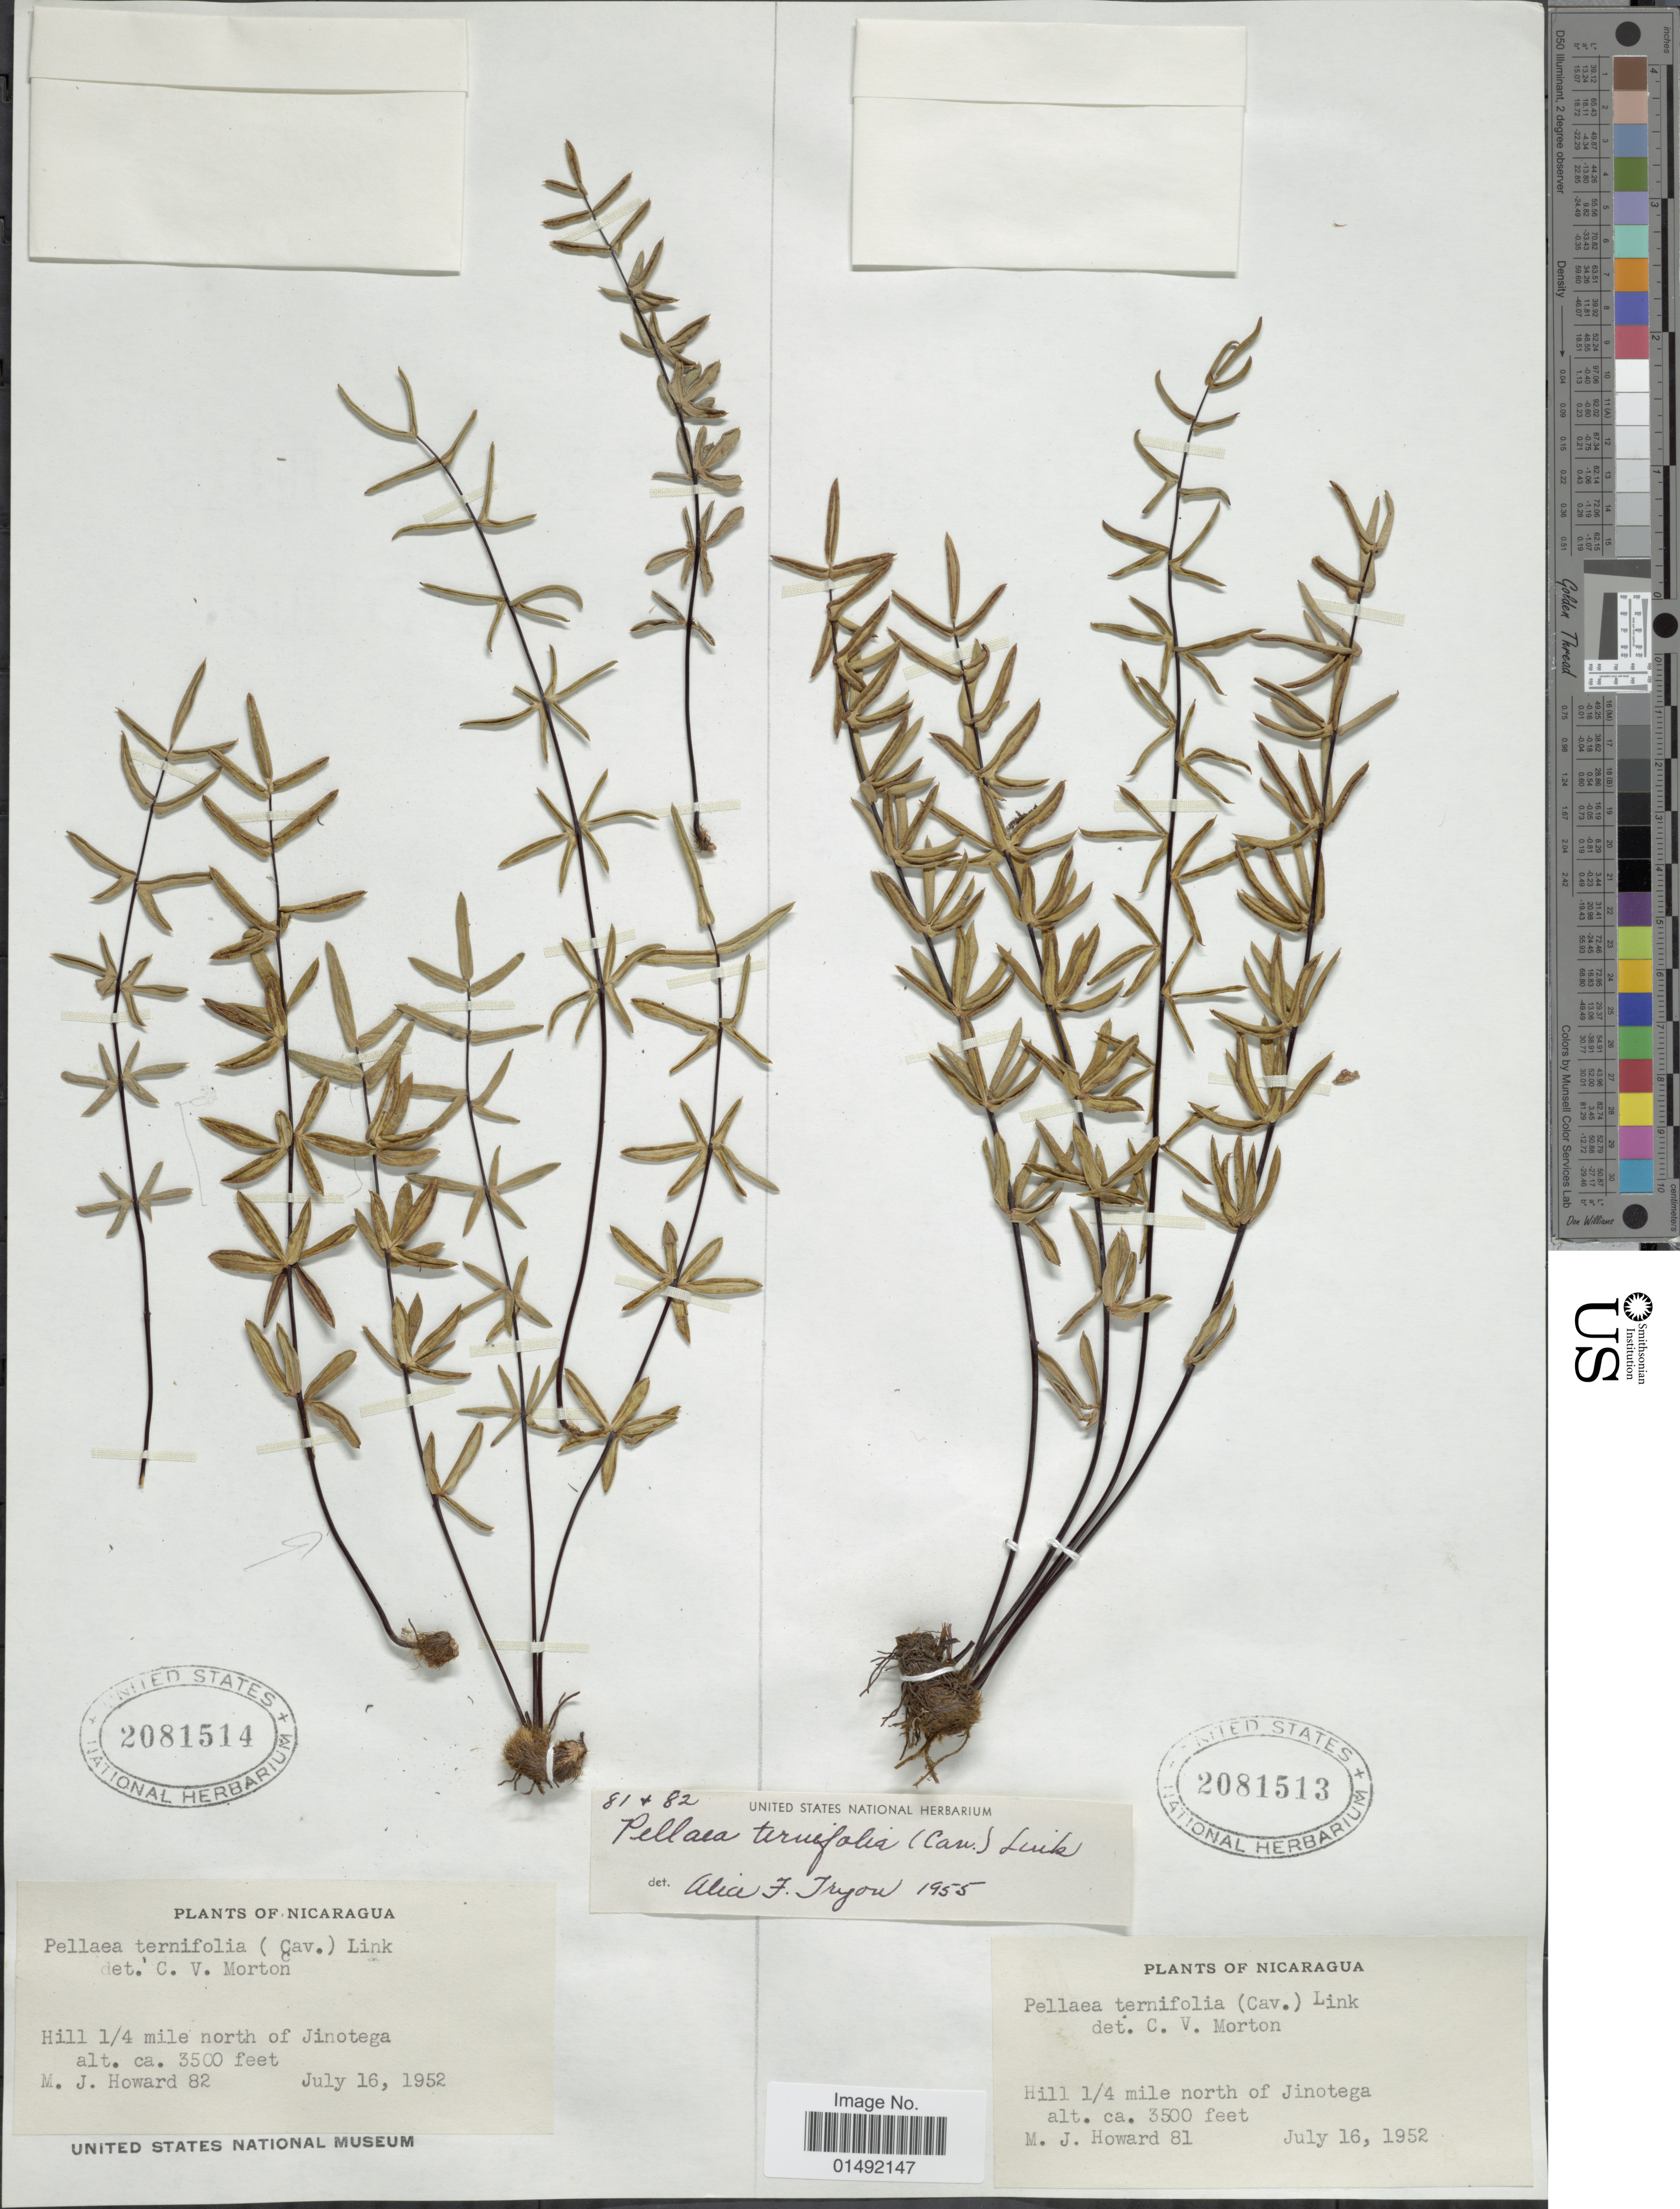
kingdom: Plantae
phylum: Tracheophyta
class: Polypodiopsida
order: Polypodiales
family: Pteridaceae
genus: Pellaea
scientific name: Pellaea ternifolia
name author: (Cav.) Link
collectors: M. Howard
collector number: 82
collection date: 1952-07-16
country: Nicaragua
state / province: Jinotega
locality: Hill 1/4 mile north of Jinotega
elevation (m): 1067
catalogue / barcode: US 2081514-2